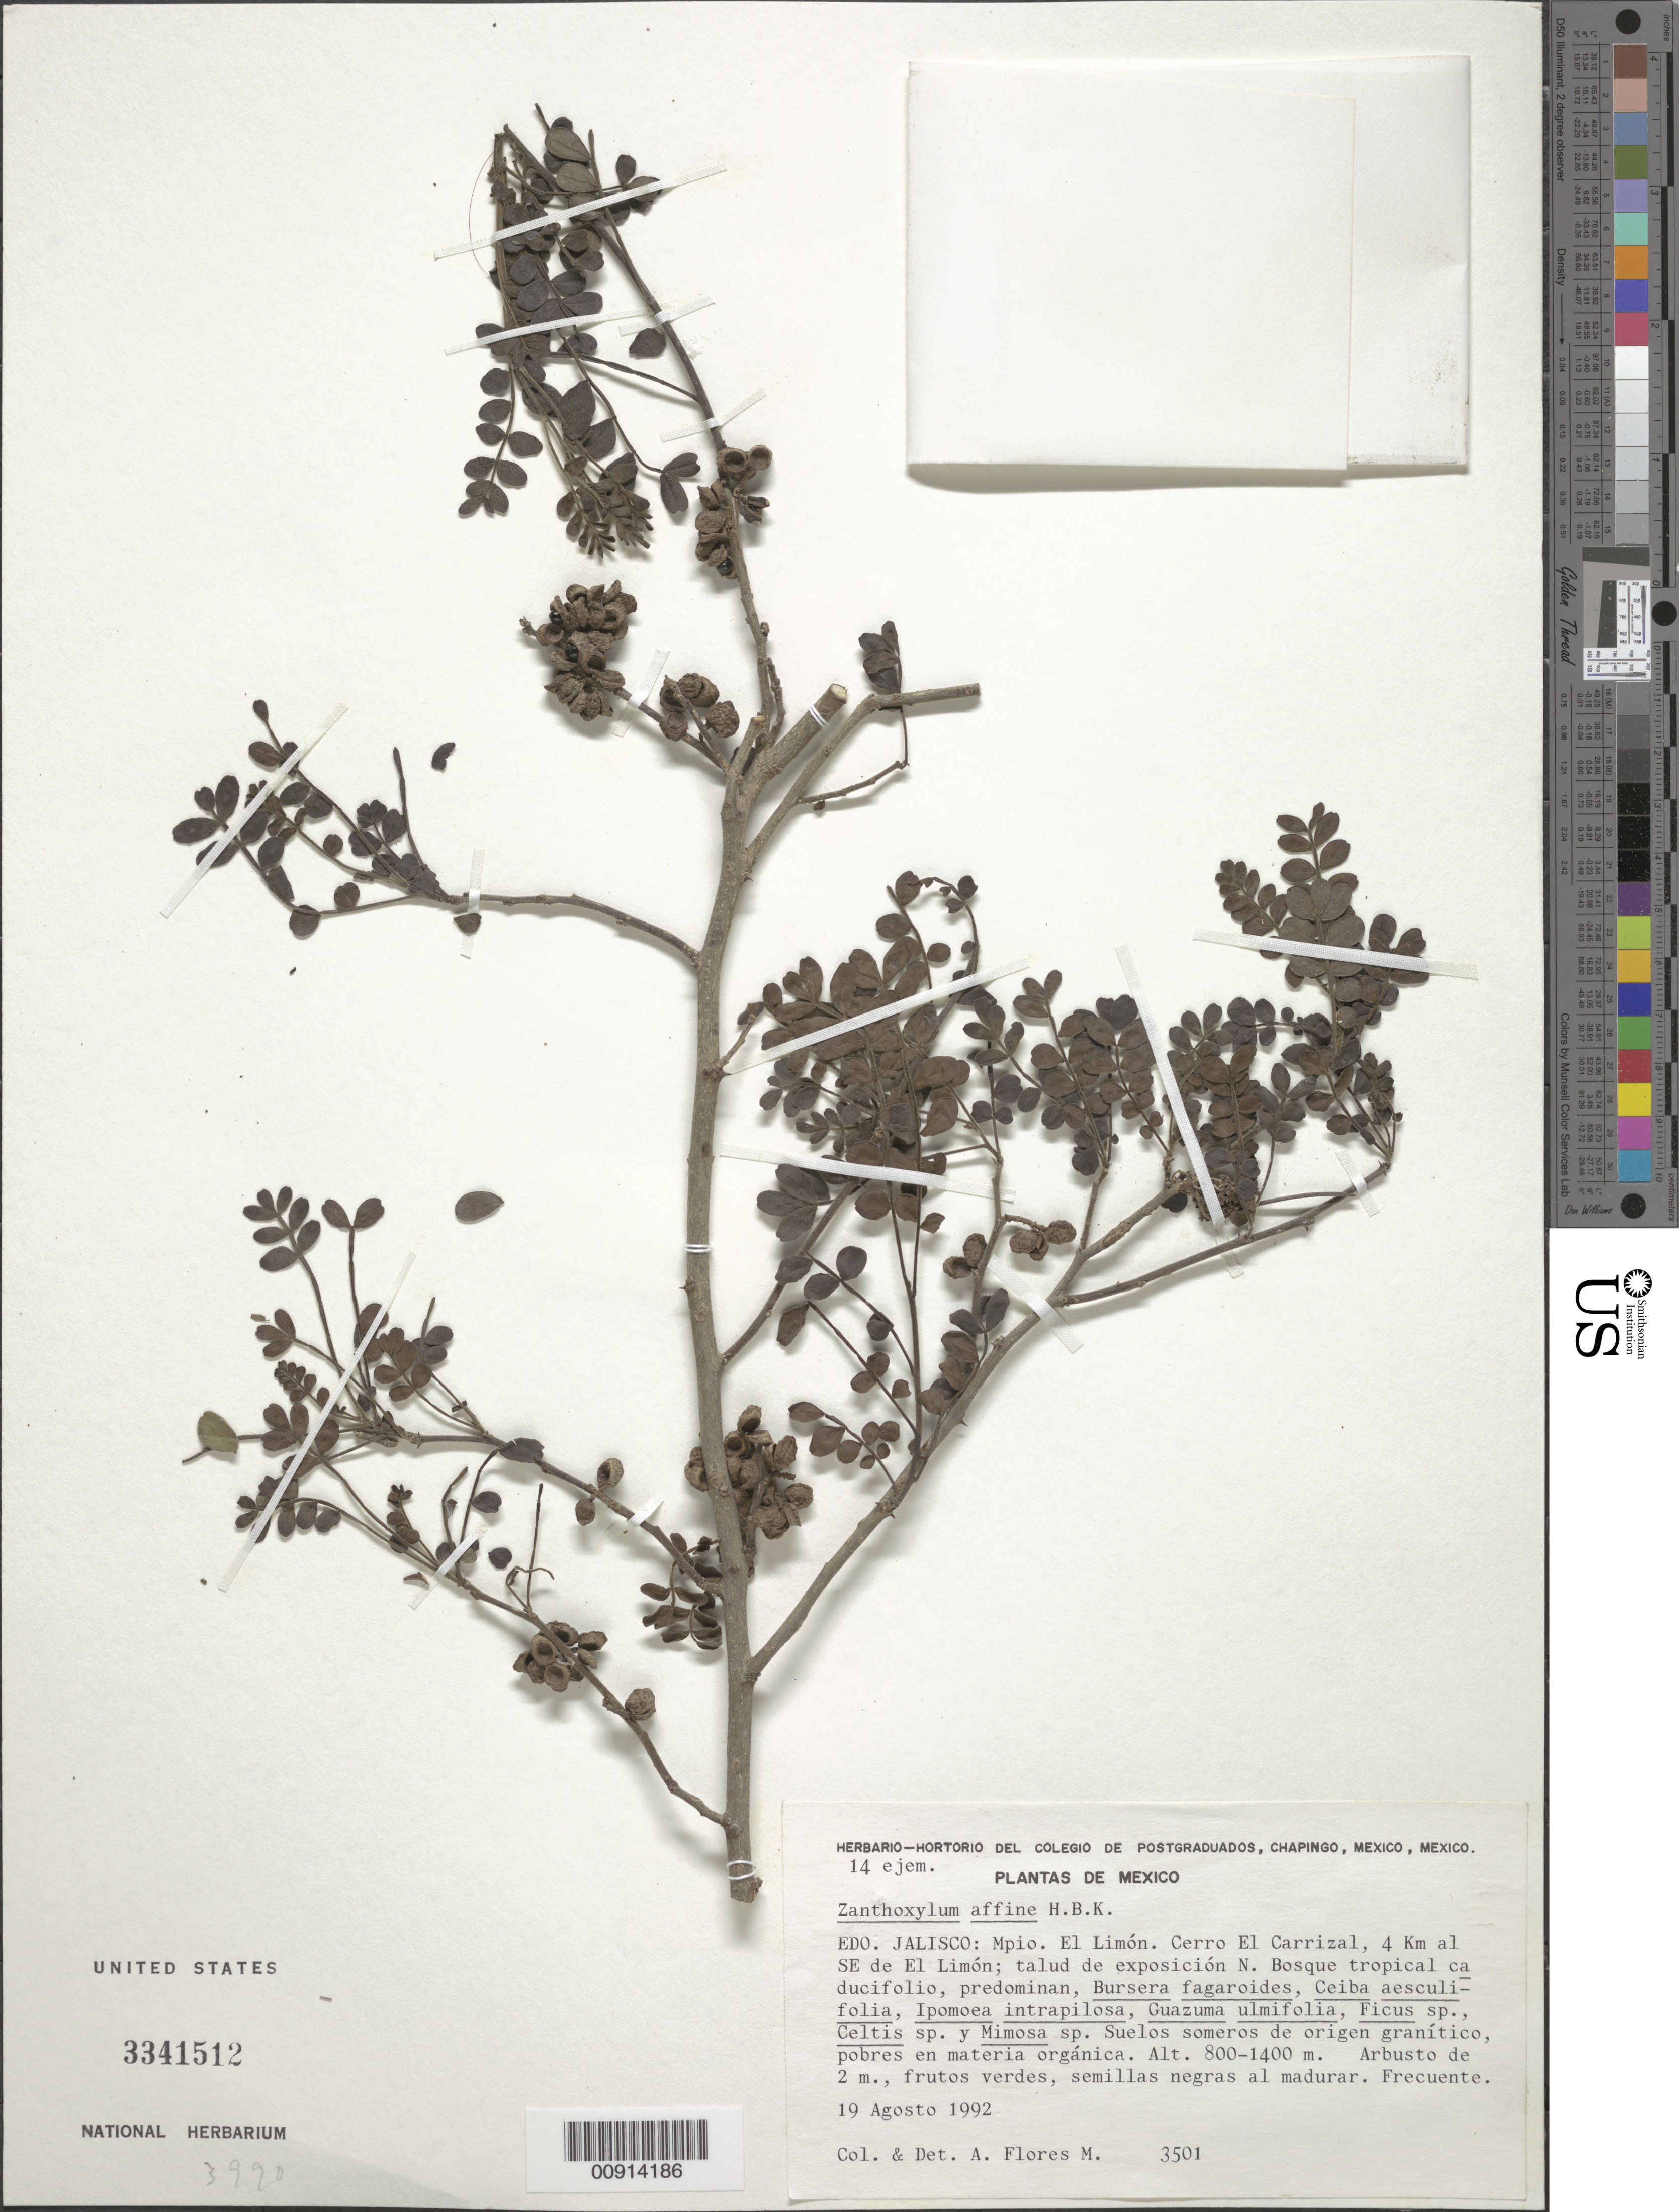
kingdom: Plantae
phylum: Tracheophyta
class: Magnoliopsida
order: Sapindales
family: Rutaceae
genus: Zanthoxylum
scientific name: Zanthoxylum affine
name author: Kunth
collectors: A. Flores M.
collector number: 3501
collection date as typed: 19 Aug 1992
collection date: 1992-08-19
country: Mexico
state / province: Jalisco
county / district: Limón, El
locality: Edo. Jalisco: Mpio. El Limón. Cerro El Carrizal, 4 km. al SE de El Limón.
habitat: Talud de exposición N. Bosque tropical caducifolio, predominan Bursera fagaroides, Ceiba aesculifolia, Ipomoea intrapilosa,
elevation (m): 1400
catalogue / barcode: US 3341512